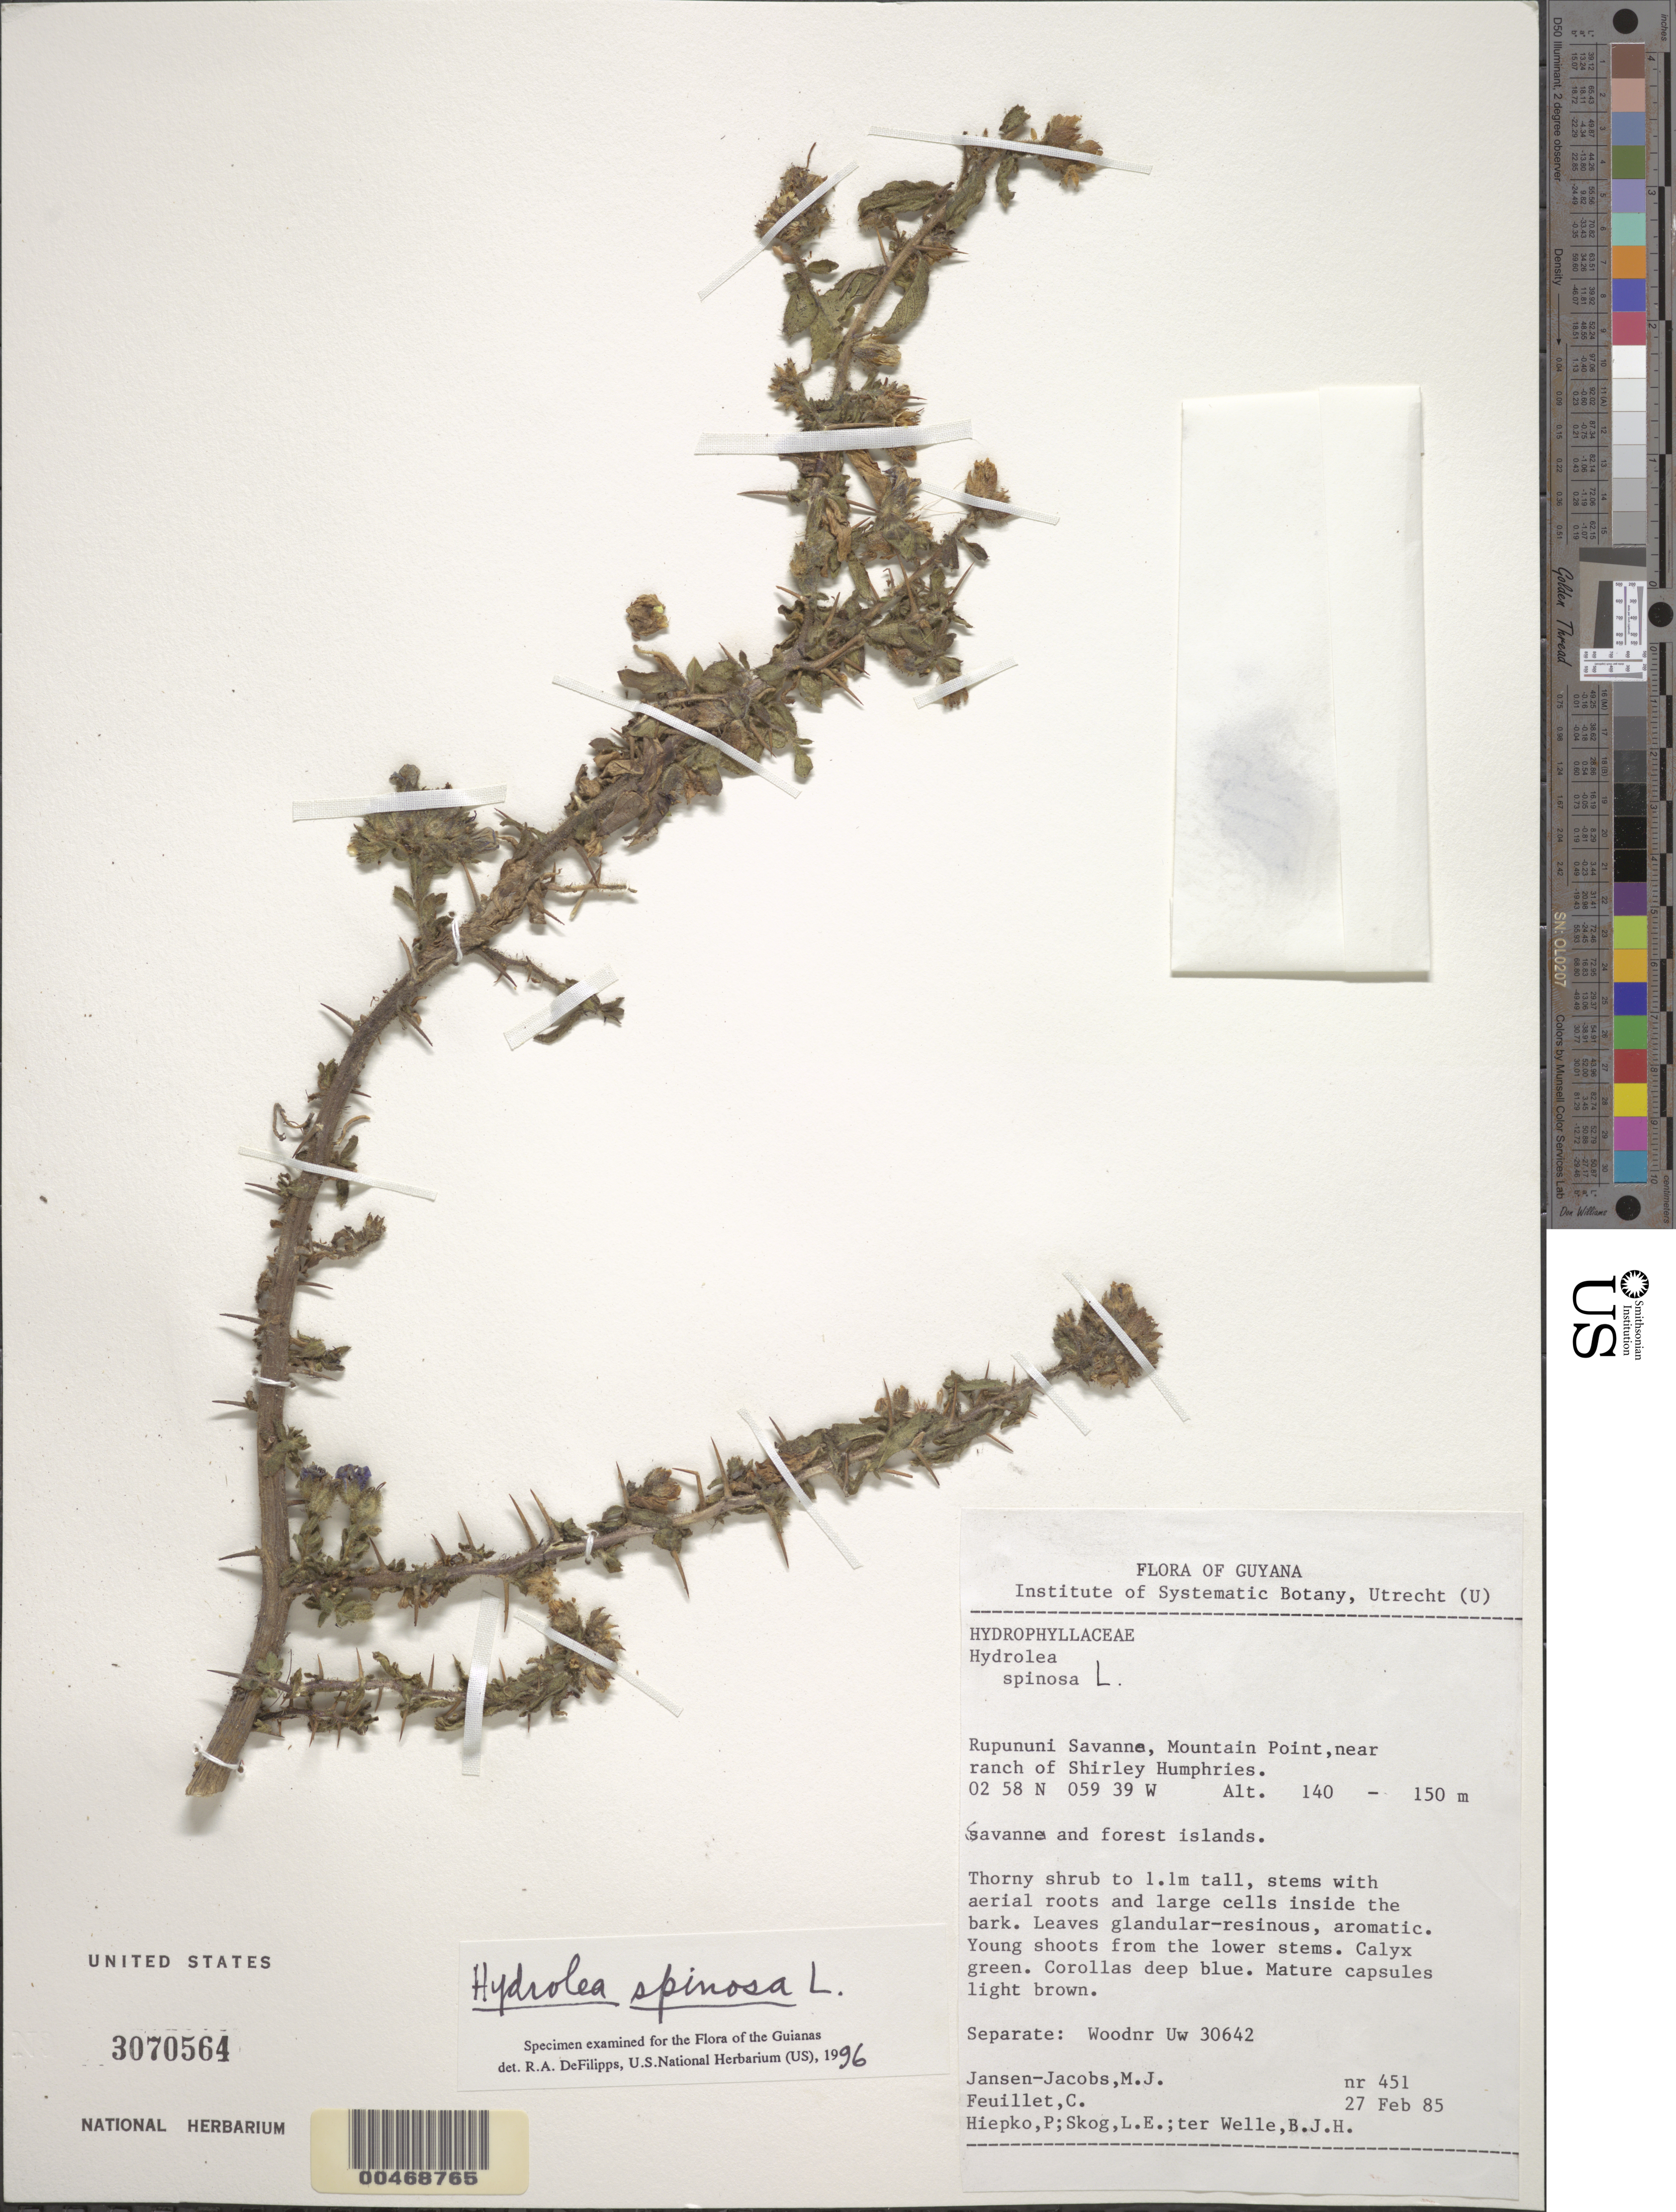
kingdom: Plantae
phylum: Tracheophyta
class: Magnoliopsida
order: Solanales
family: Hydroleaceae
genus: Hydrolea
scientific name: Hydrolea spinosa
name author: L.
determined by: DeFilipps, R. A.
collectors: M. J. Jansen-Jacobs, C. Feuillet, P. H. Hiepko, L. E. Skog & B. Welle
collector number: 451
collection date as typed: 27-Feb-85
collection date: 1985-02-27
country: Guyana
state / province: U. Takutu-U. Essequibo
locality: Rupununi Savanna, Mountain Point, near ranch of Shirley Humphries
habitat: Savanna and forest islands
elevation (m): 140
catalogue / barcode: US 3070564